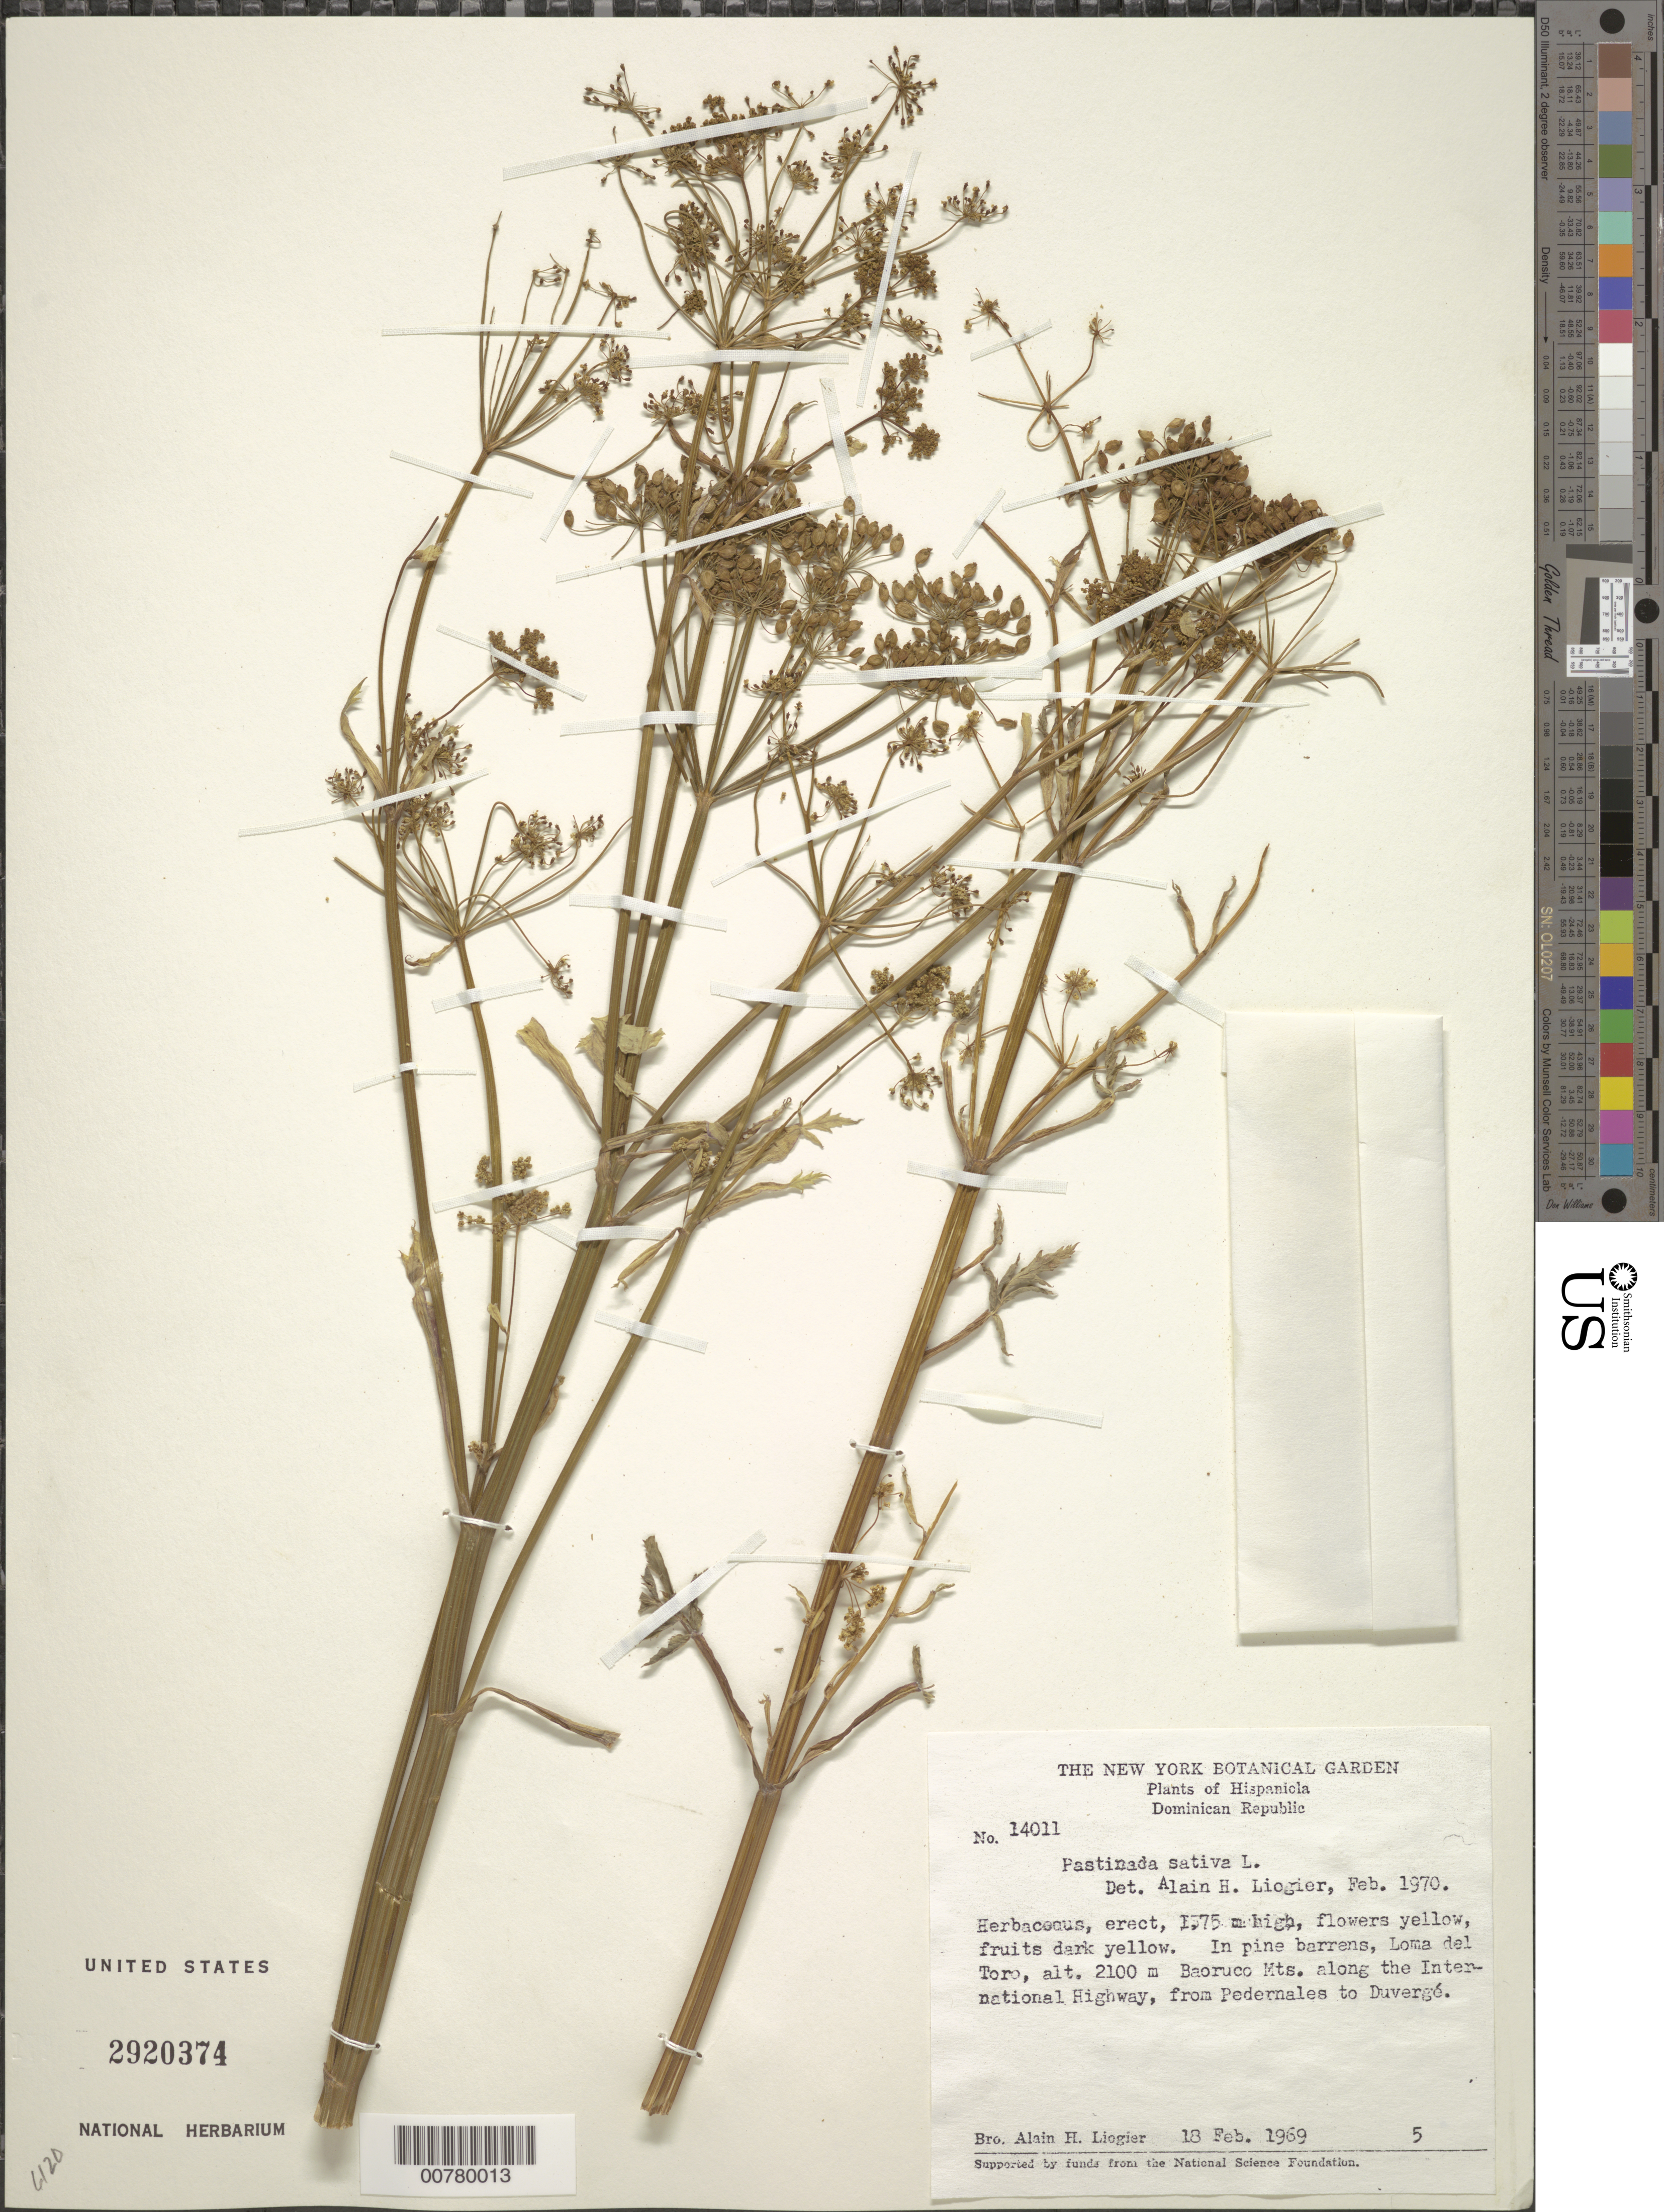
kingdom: Plantae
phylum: Tracheophyta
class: Magnoliopsida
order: Apiales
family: Apiaceae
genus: Pastinaca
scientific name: Pastinaca sativa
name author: L.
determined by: Liogier, Alain H.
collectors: A. H. Liogier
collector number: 14011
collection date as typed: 18 Feb 1969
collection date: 1969-02-18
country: Dominican Republic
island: Hispaniola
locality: From Pedernales to Duvergé, Bahoruco Mts. along the International Highway, Loma del Toro.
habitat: In pine barrens.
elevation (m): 2100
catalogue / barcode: US 2920374